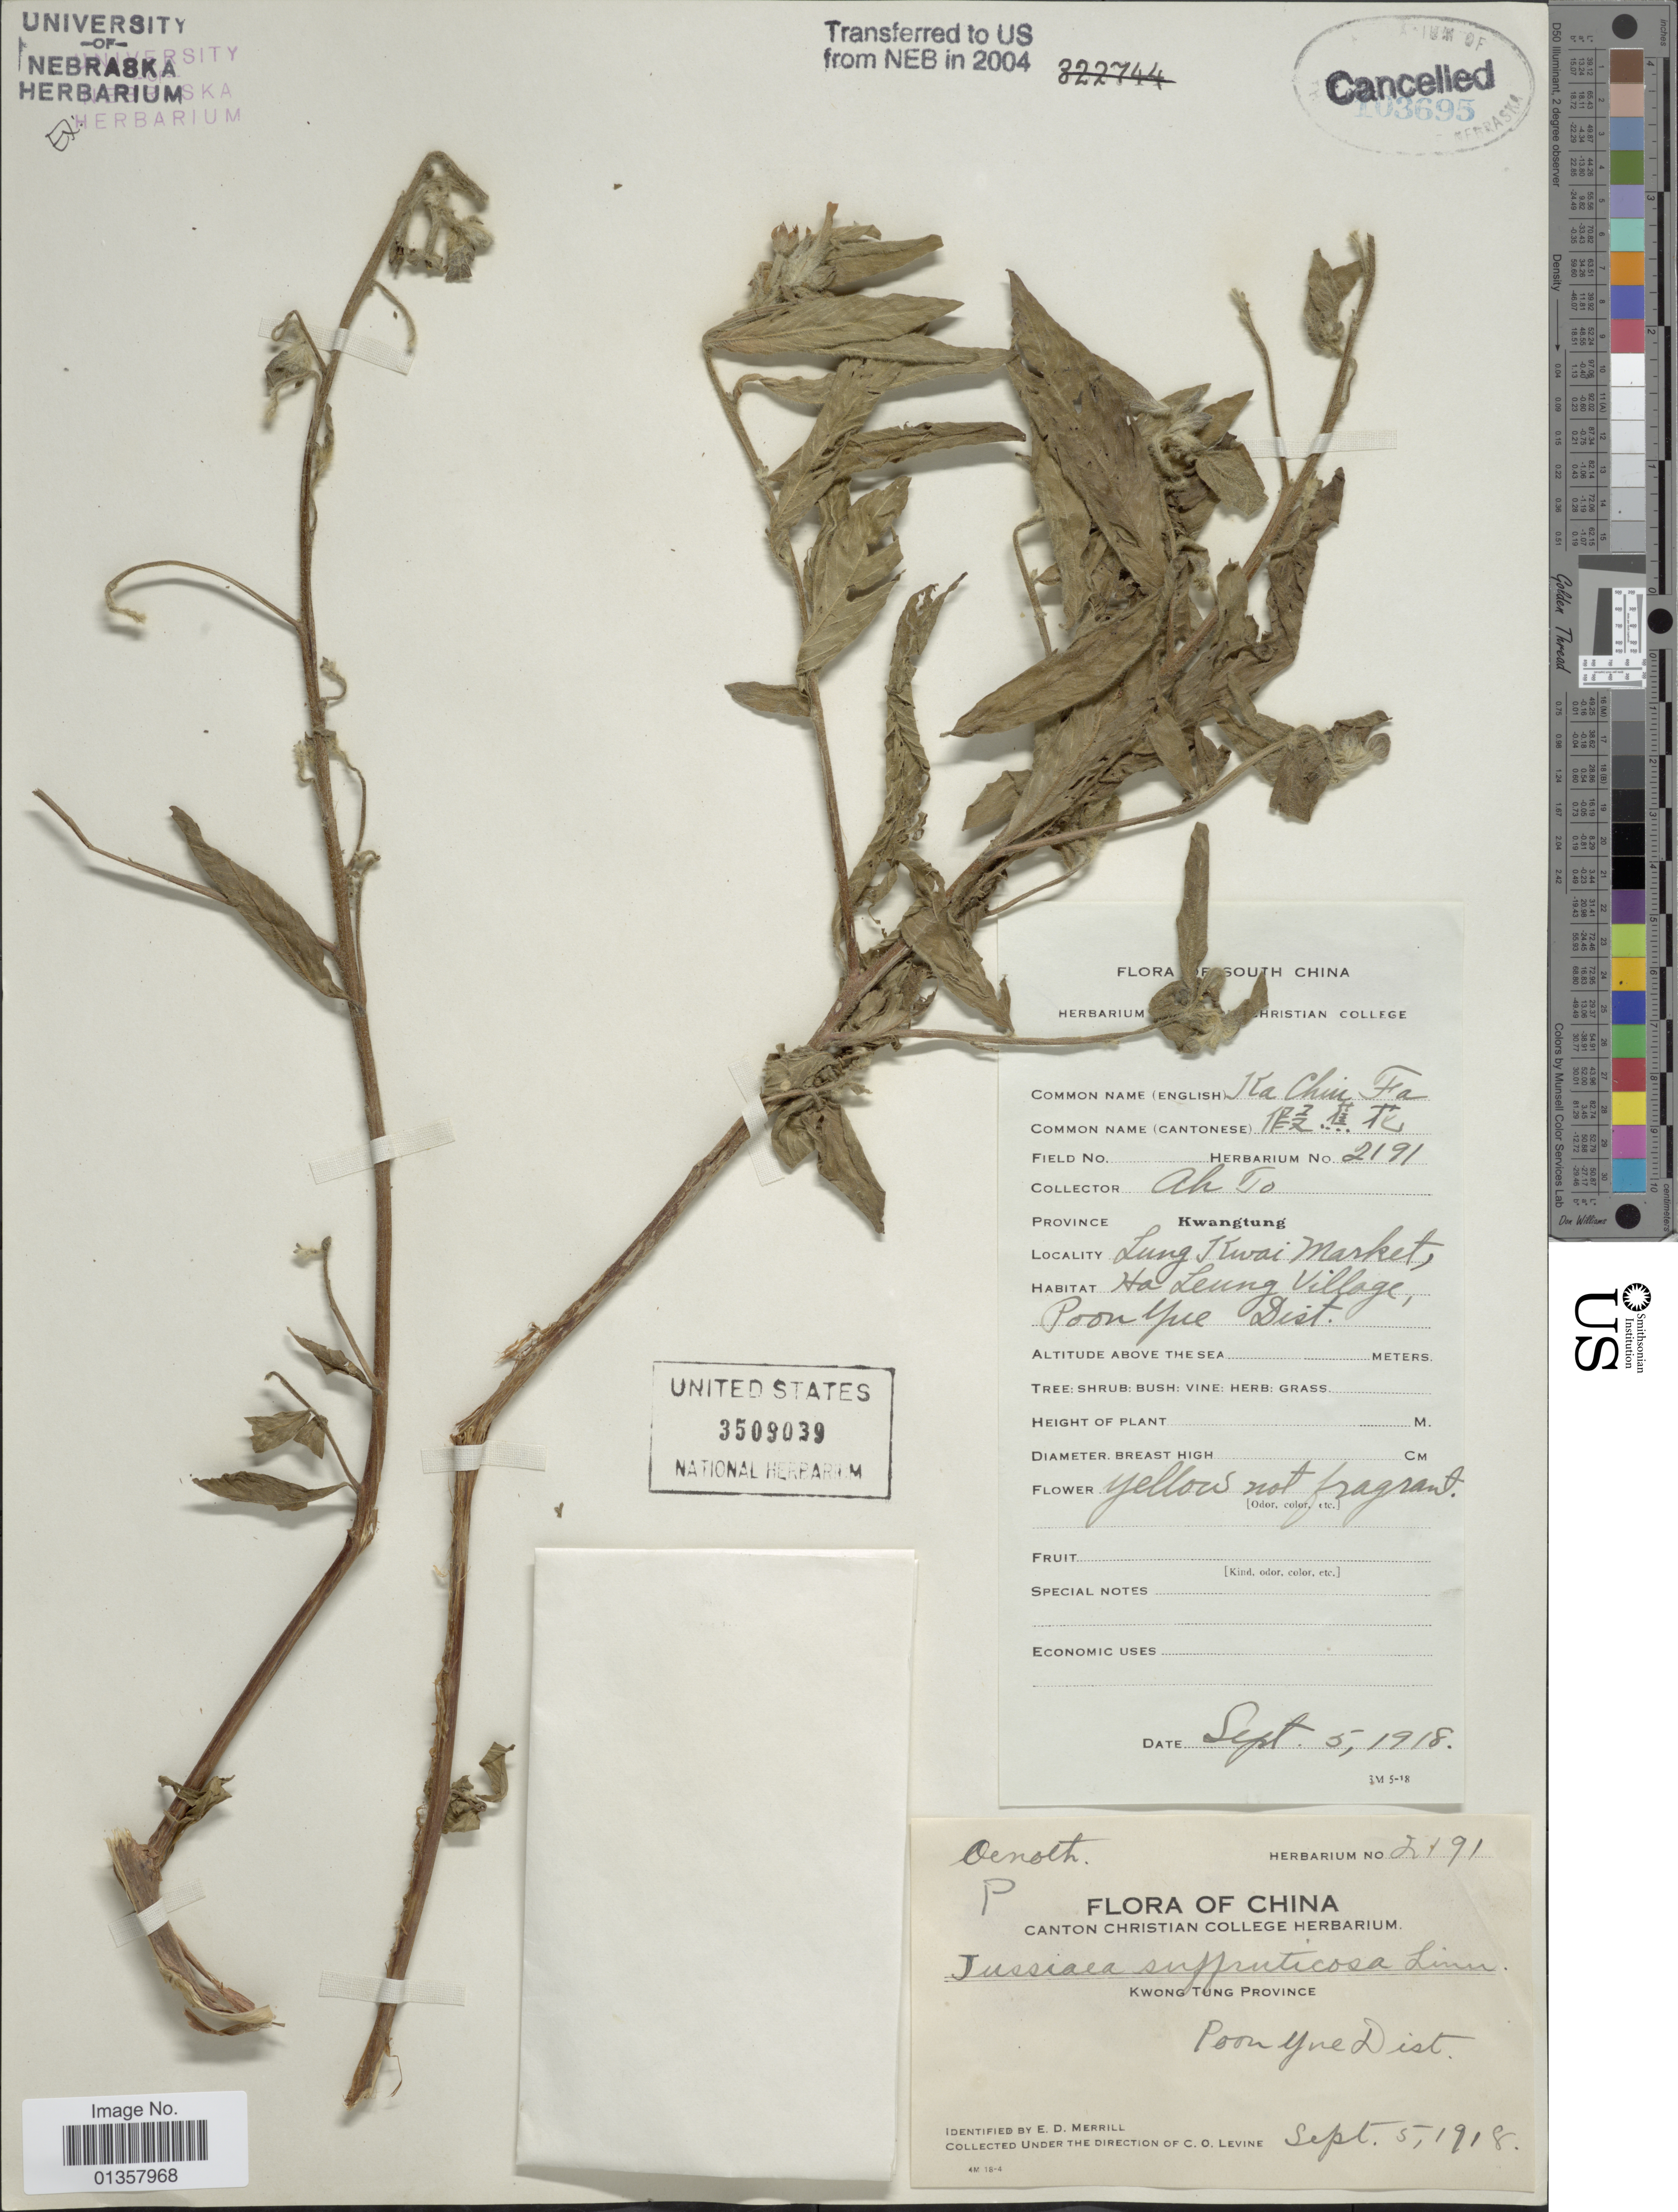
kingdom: Plantae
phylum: Tracheophyta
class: Magnoliopsida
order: Myrtales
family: Onagraceae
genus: Ludwigia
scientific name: Ludwigia octovalvis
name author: (Jacq.) P.H. Raven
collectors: C. O. Levine & A. To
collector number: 2191?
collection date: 1918-09-05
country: China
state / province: Guangdong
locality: Kwong Tung Province, Poon Yne Dist., Lung Kwai Market, Ha Leung Village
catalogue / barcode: US 3509039